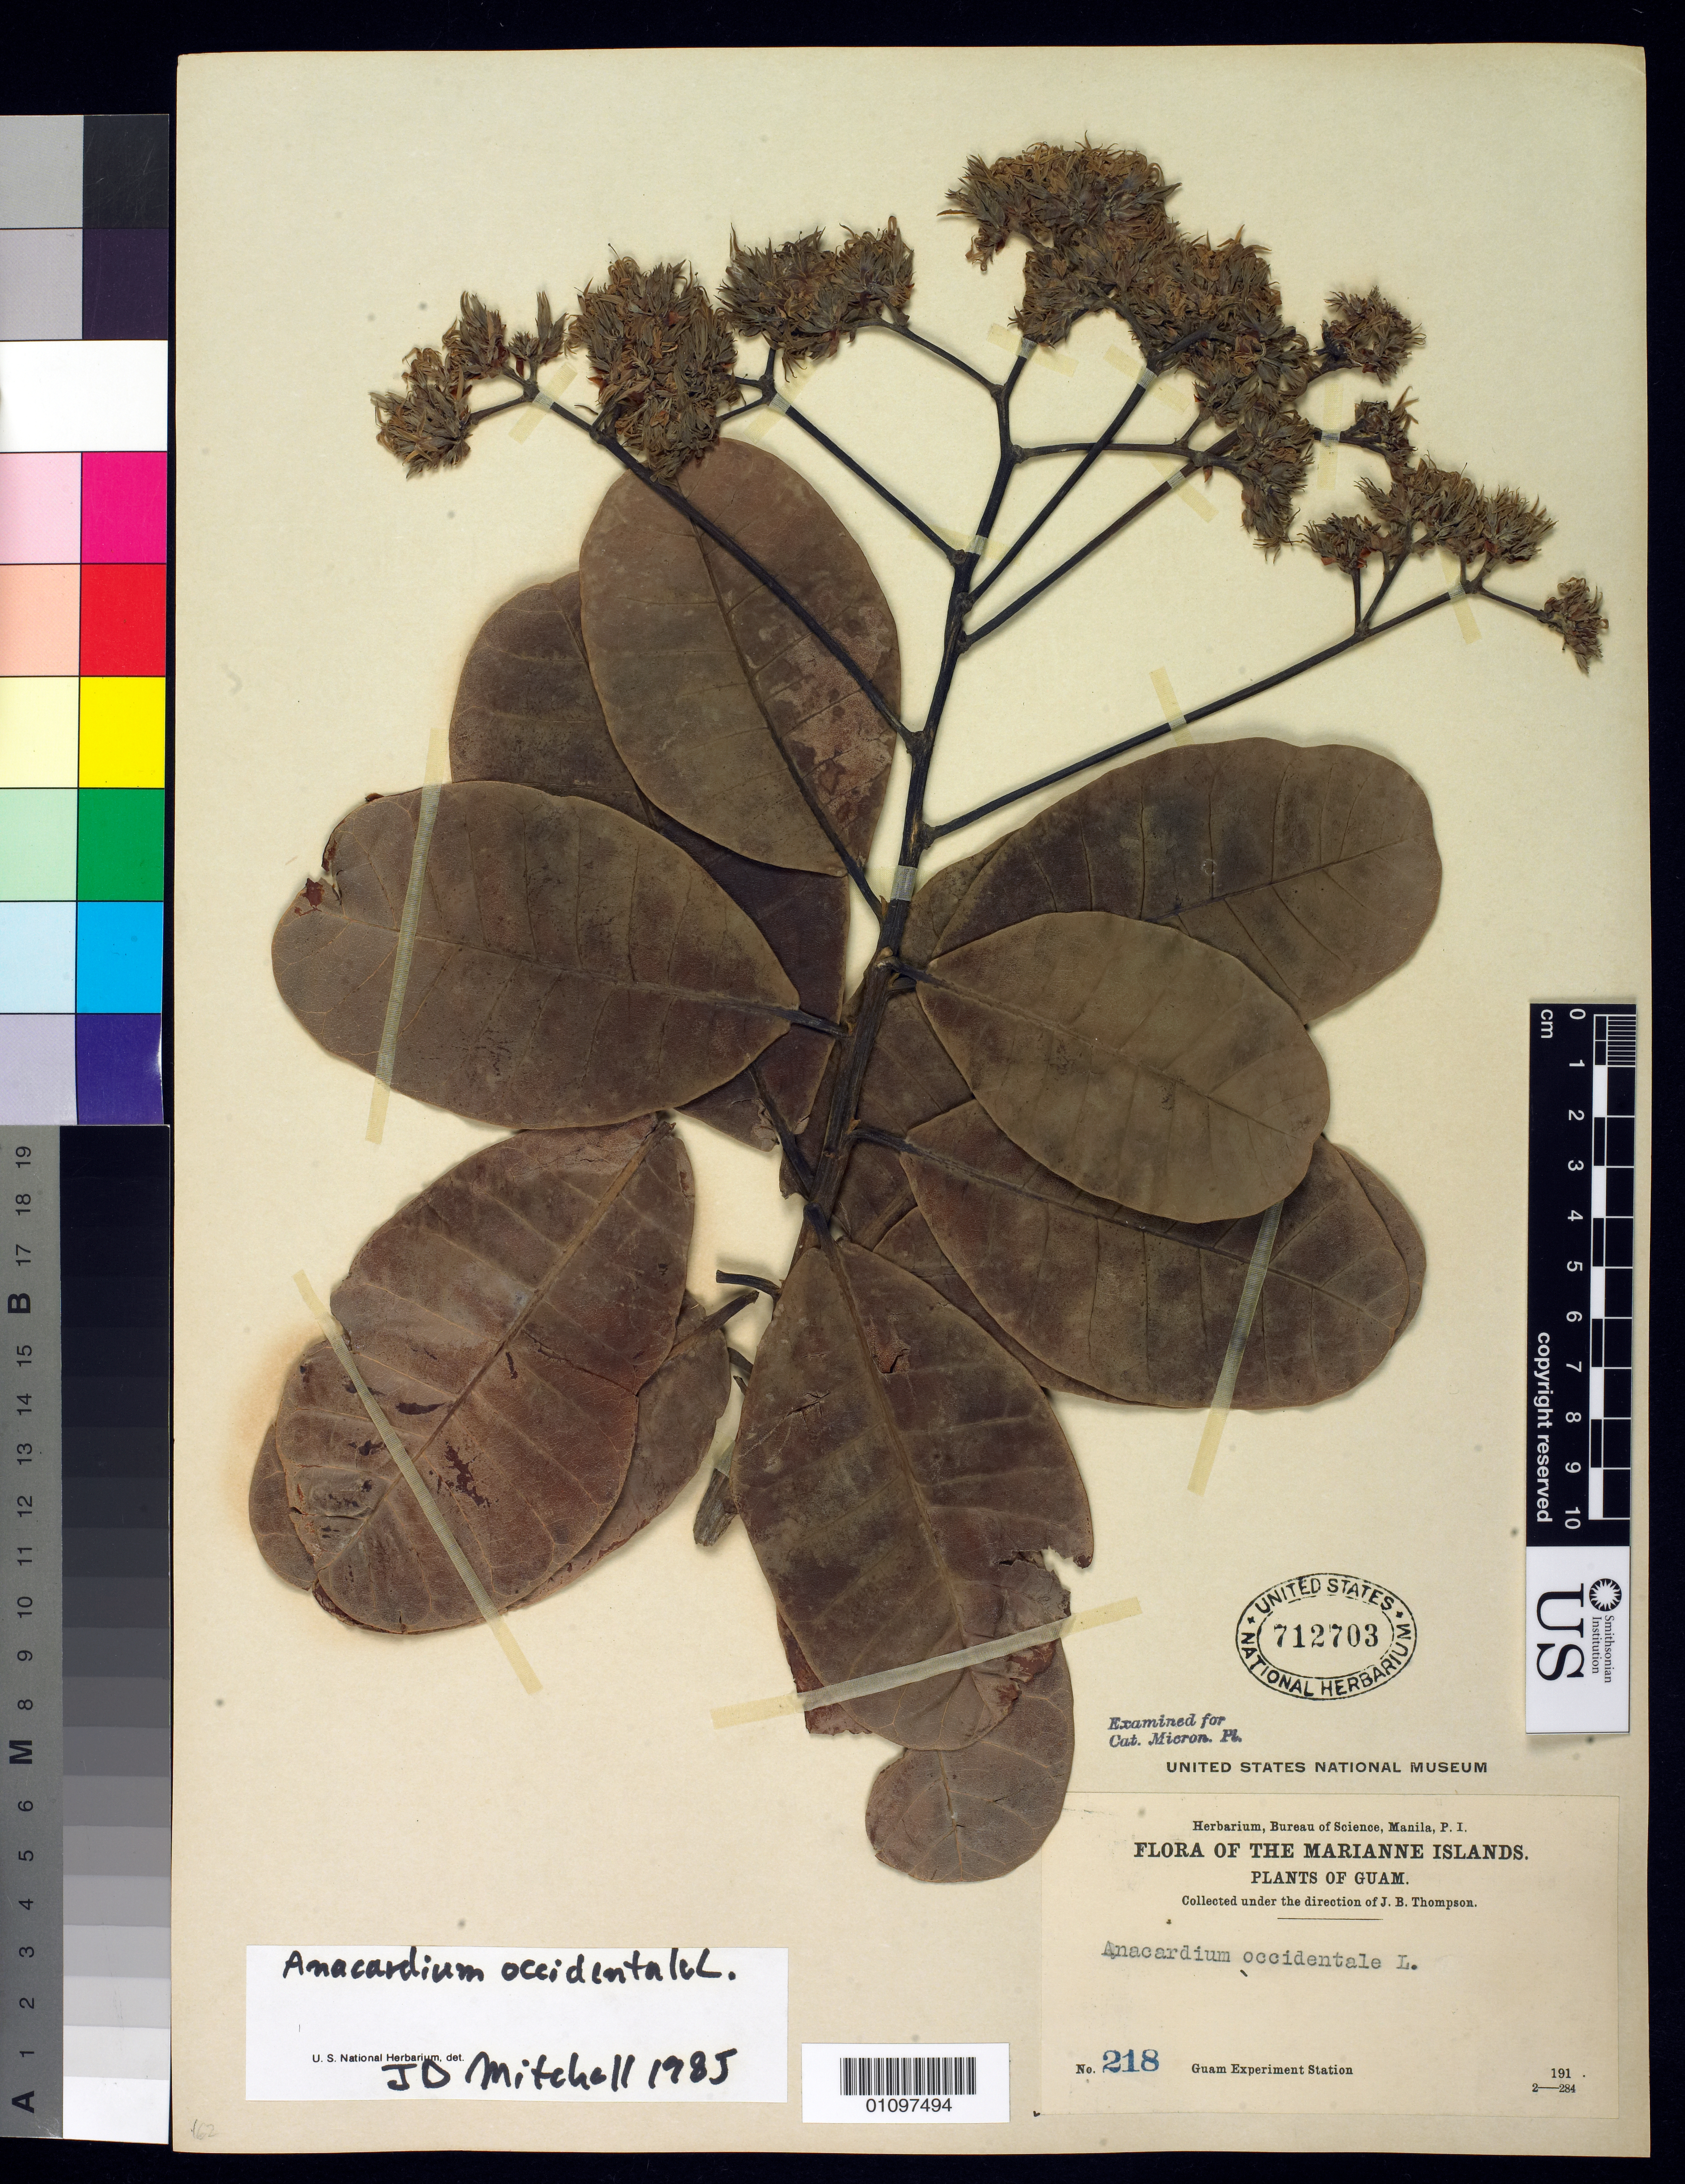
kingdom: Plantae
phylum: Tracheophyta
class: Magnoliopsida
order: Sapindales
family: Anacardiaceae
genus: Anacardium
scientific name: Anacardium occidentale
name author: L.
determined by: Mitchell, John D.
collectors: J. B. Thompson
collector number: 218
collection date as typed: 191-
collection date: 1910/1919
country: Guam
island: Guam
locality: Guam experiment Station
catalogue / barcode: US 712703